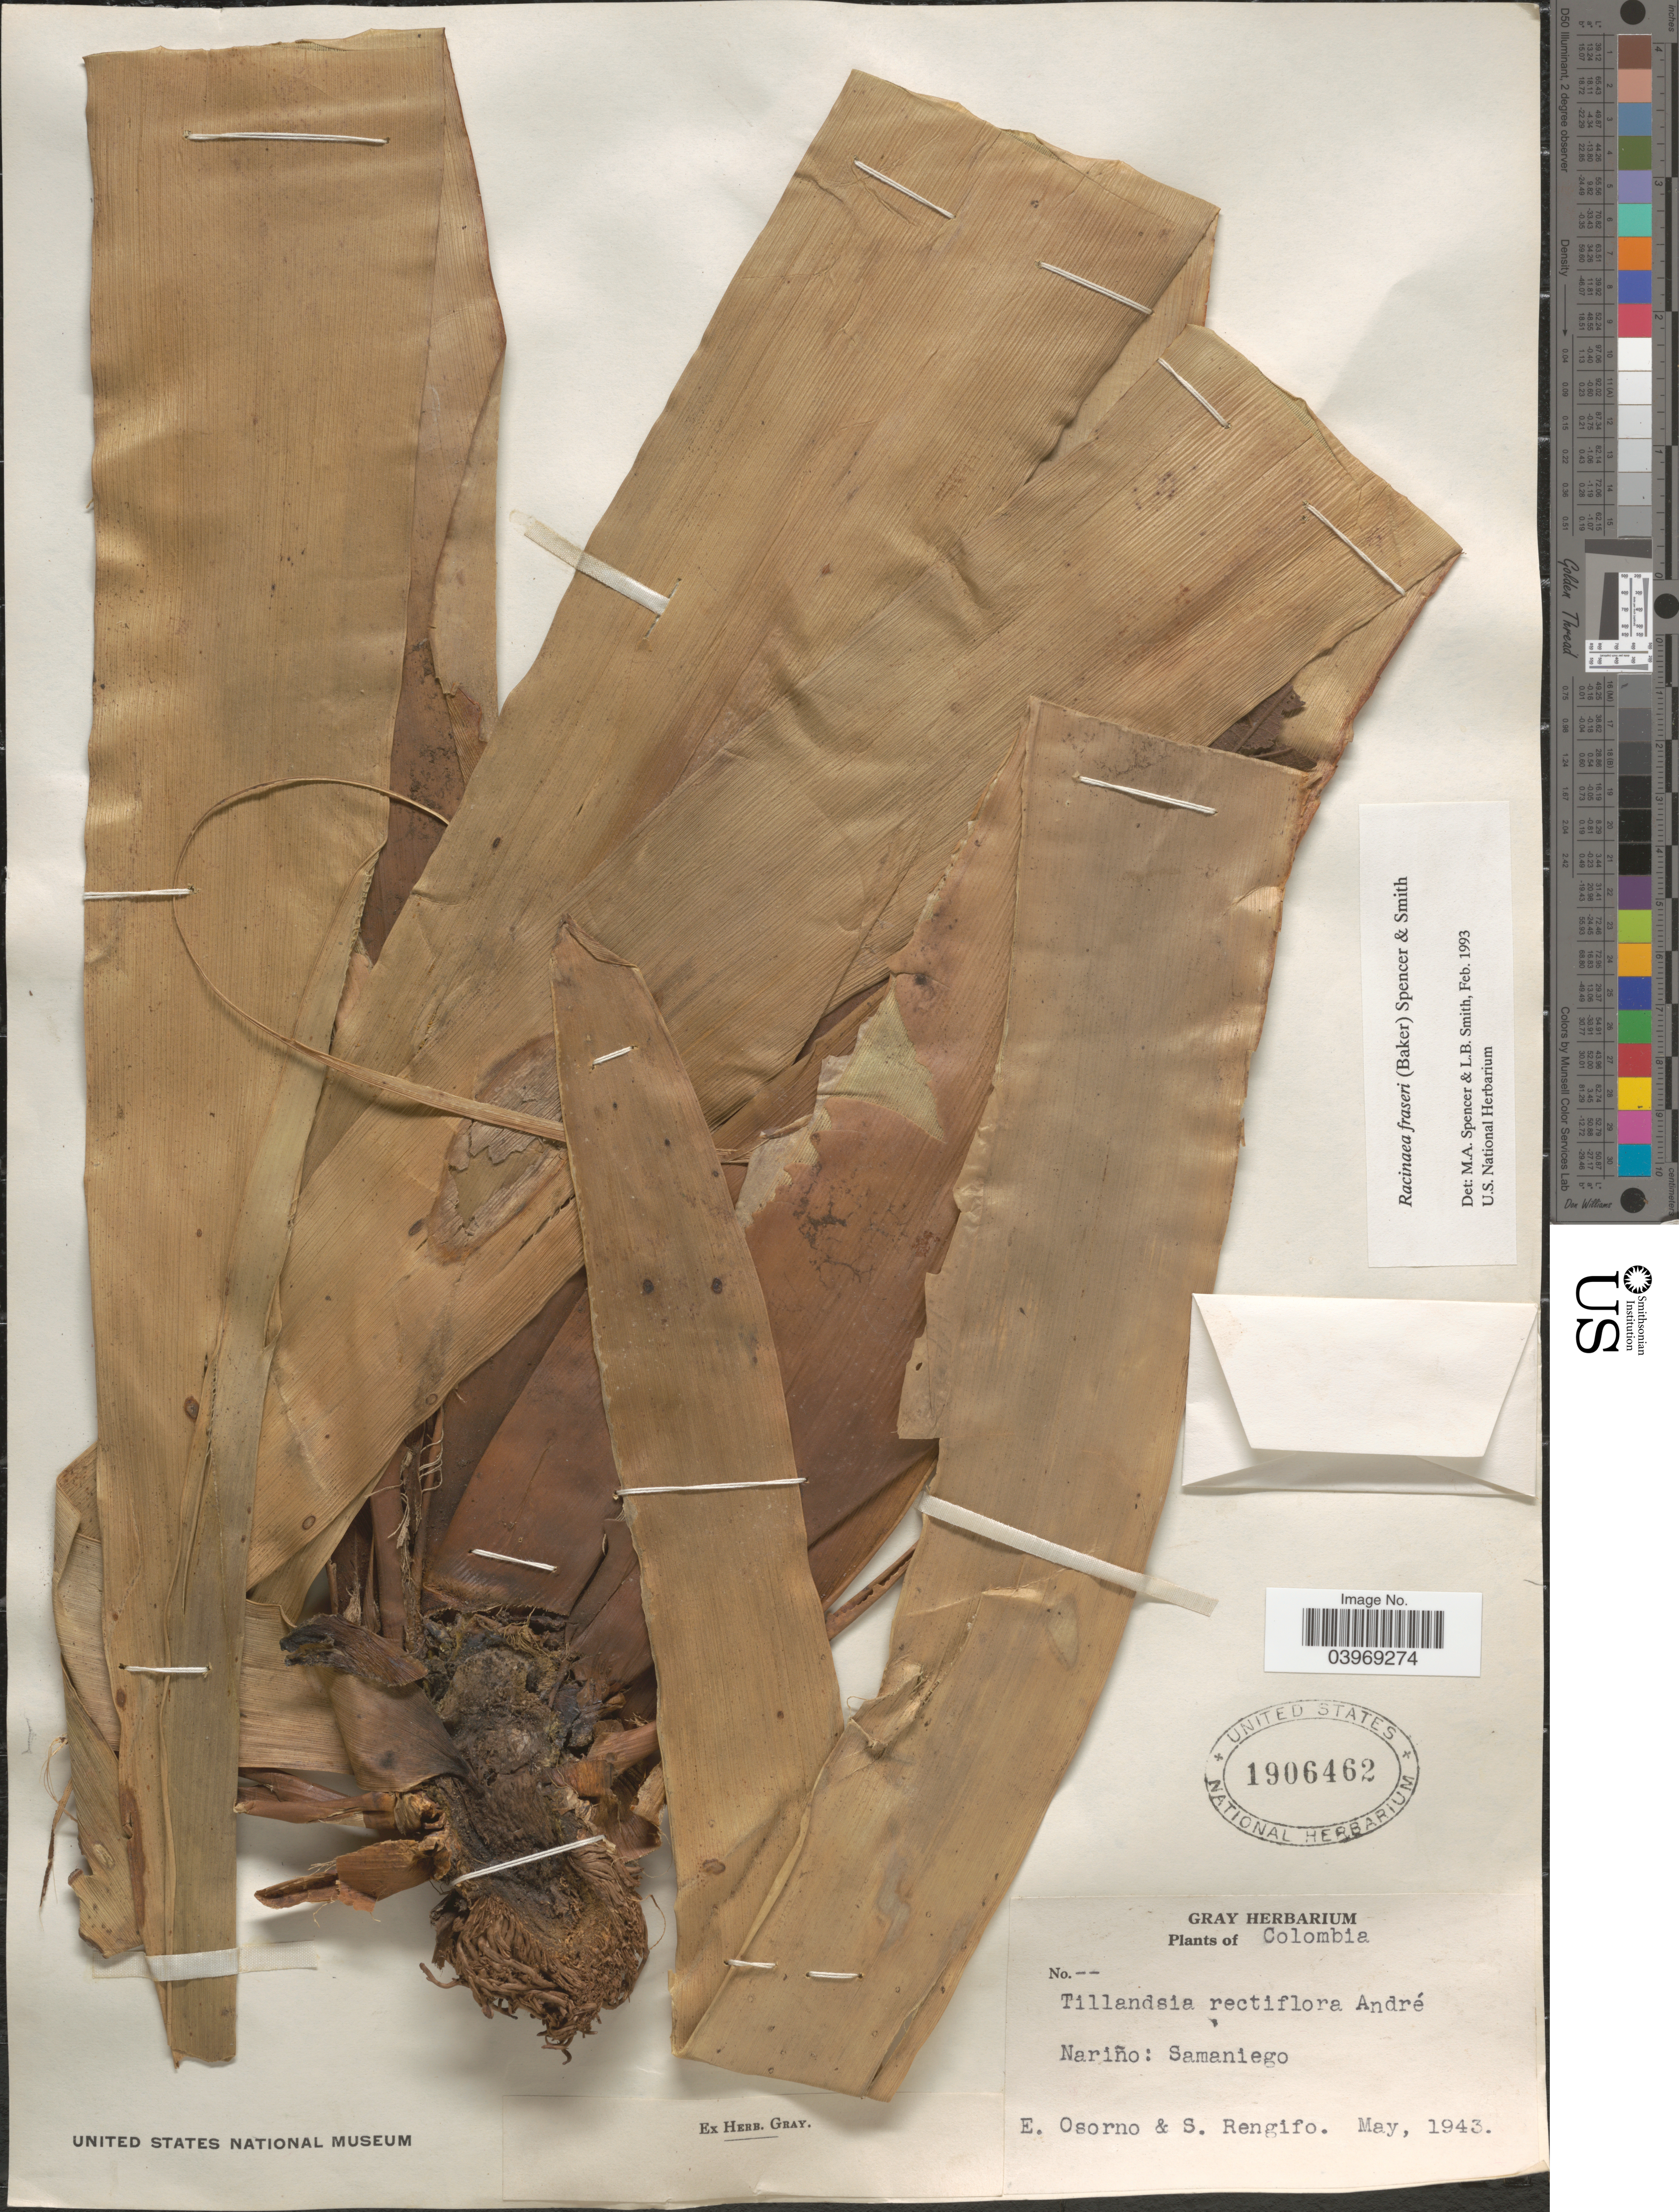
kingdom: Plantae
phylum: Tracheophyta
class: Liliopsida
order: Poales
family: Bromeliaceae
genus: Racinaea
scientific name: Racinaea fraseri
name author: (Baker) M.A. Spencer & L.B. Sm.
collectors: E. Osorno & S. Rengifo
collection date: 1943-05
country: Colombia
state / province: Nariño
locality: Samaniego.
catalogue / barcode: US 1906462